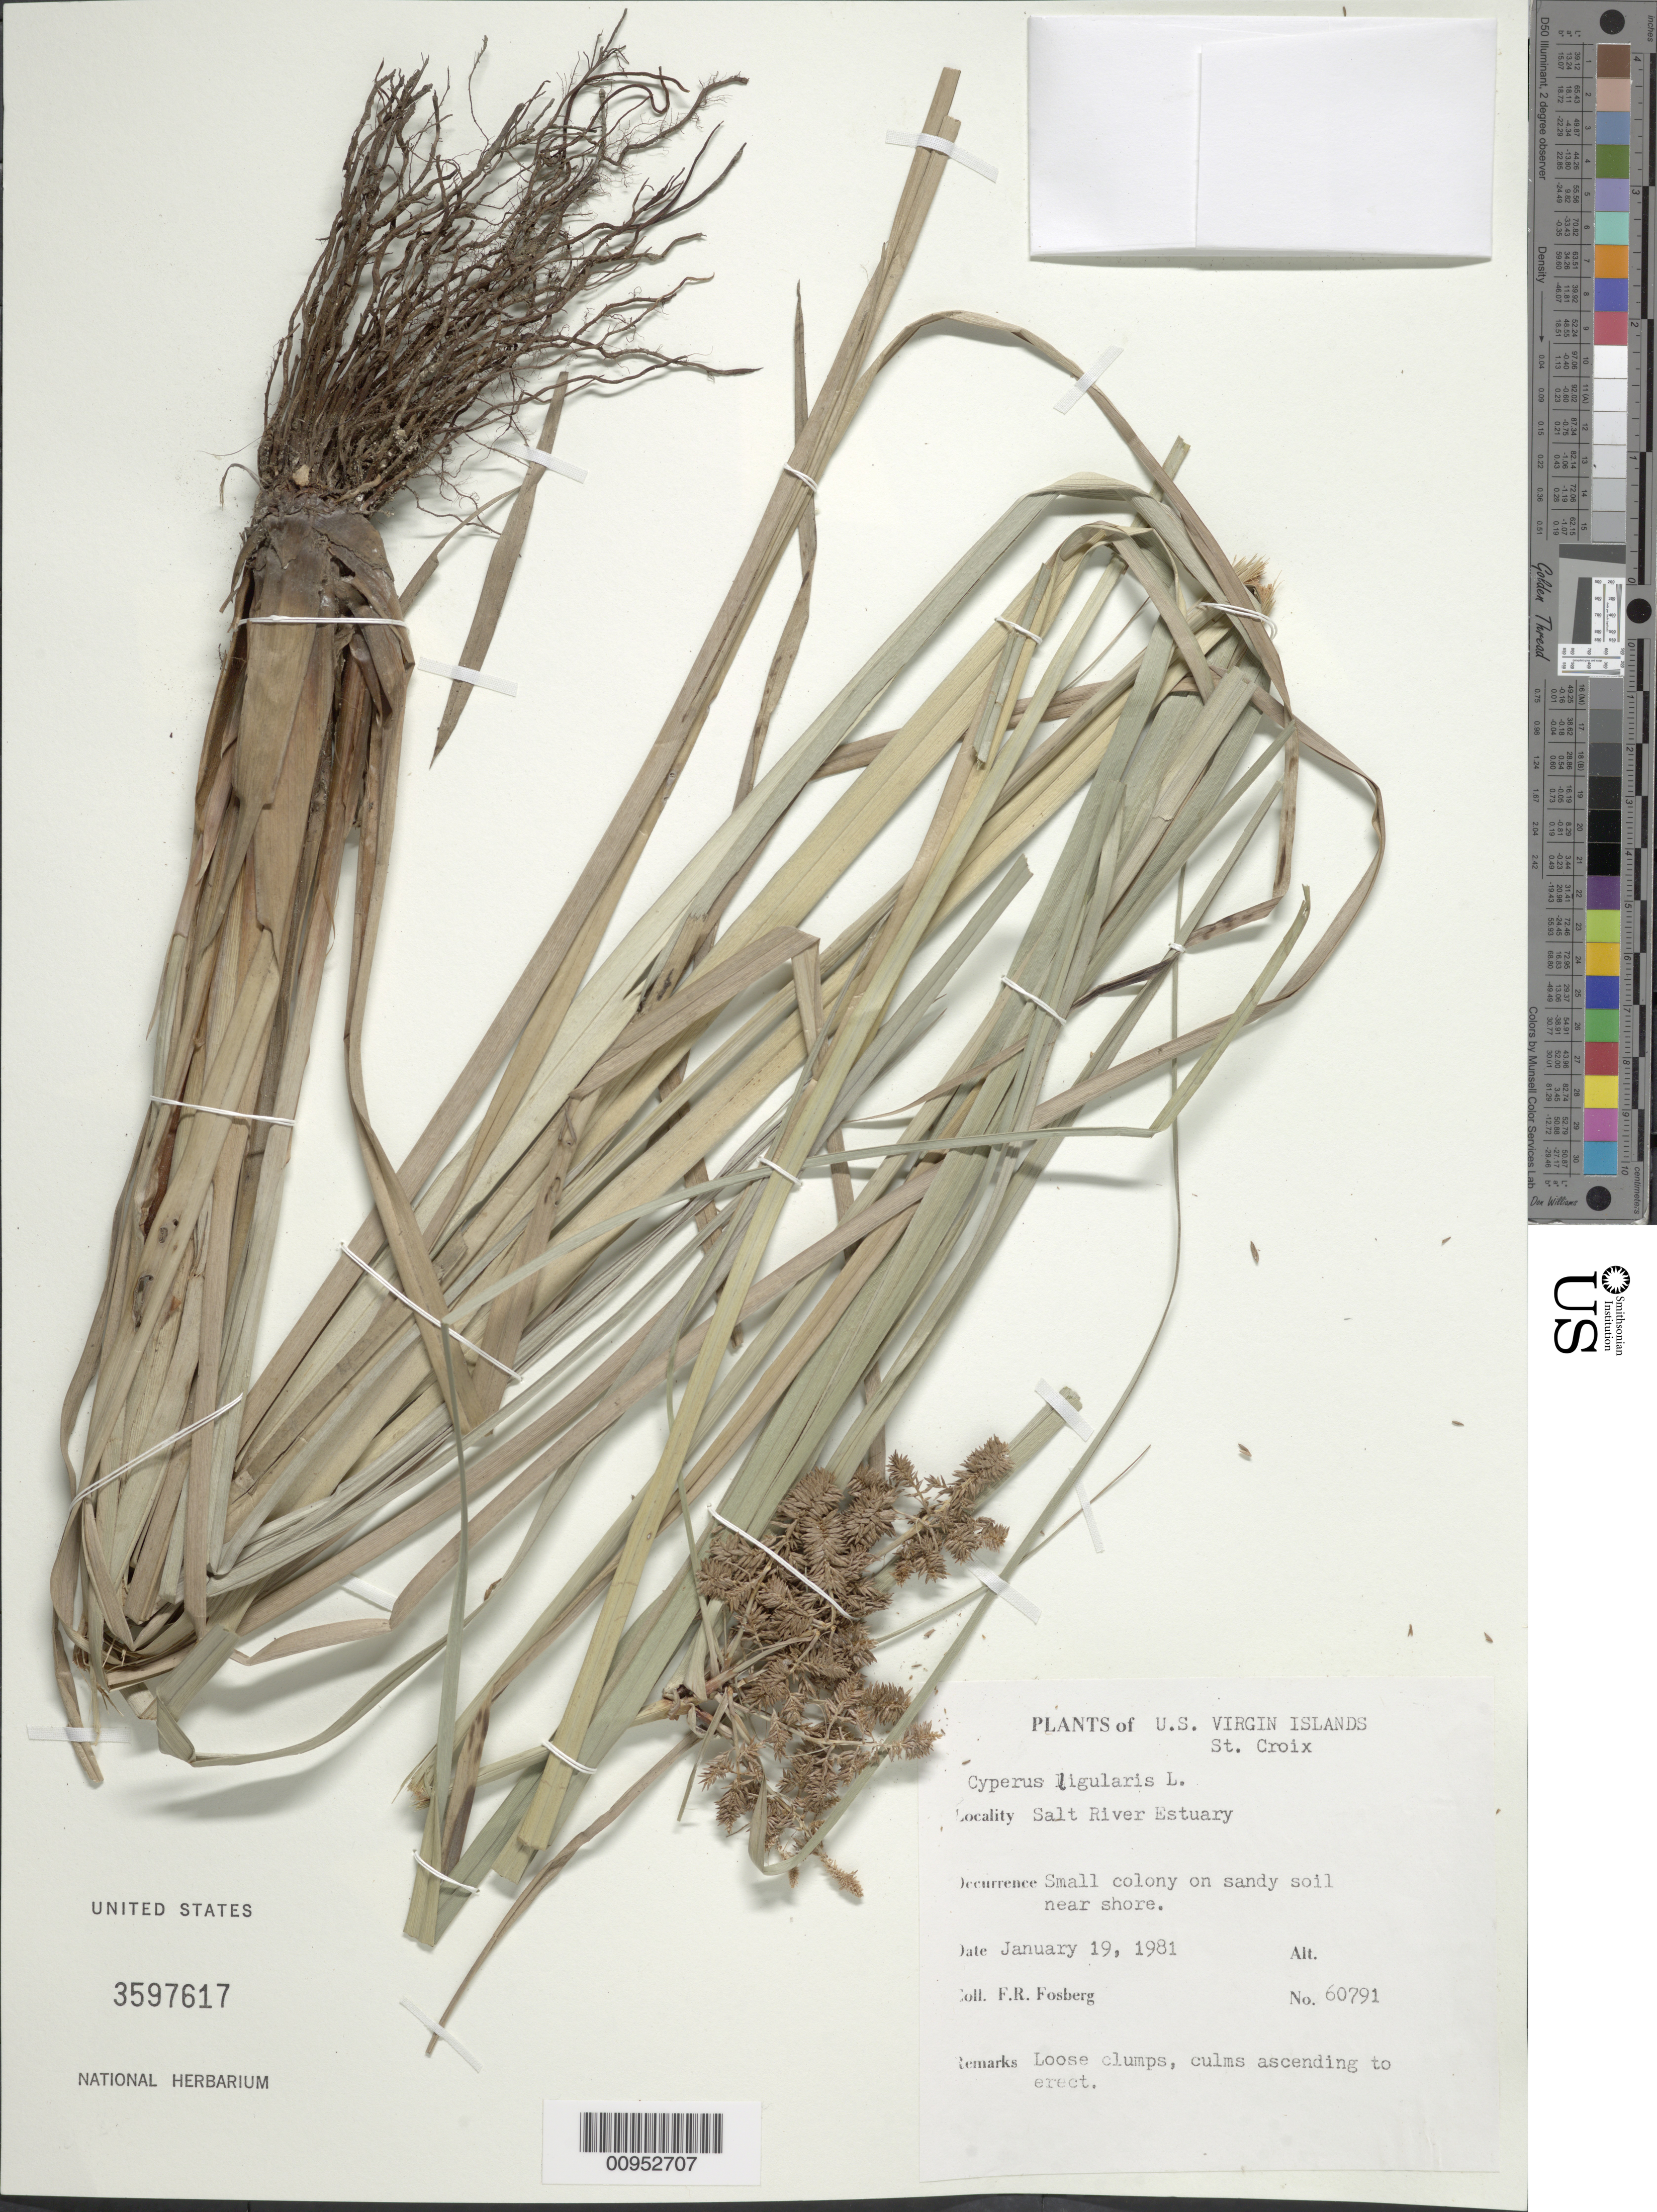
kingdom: Plantae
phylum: Tracheophyta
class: Liliopsida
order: Poales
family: Cyperaceae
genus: Cyperus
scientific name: Cyperus ligularis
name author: L.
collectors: F. R. Fosberg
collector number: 60791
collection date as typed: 19 Jan 1981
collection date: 1981-01-19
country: U.S. Virgin Islands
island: St. Croix I.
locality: Salt River Estuary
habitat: Small colony on sandy soil near shore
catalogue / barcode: US 3597617